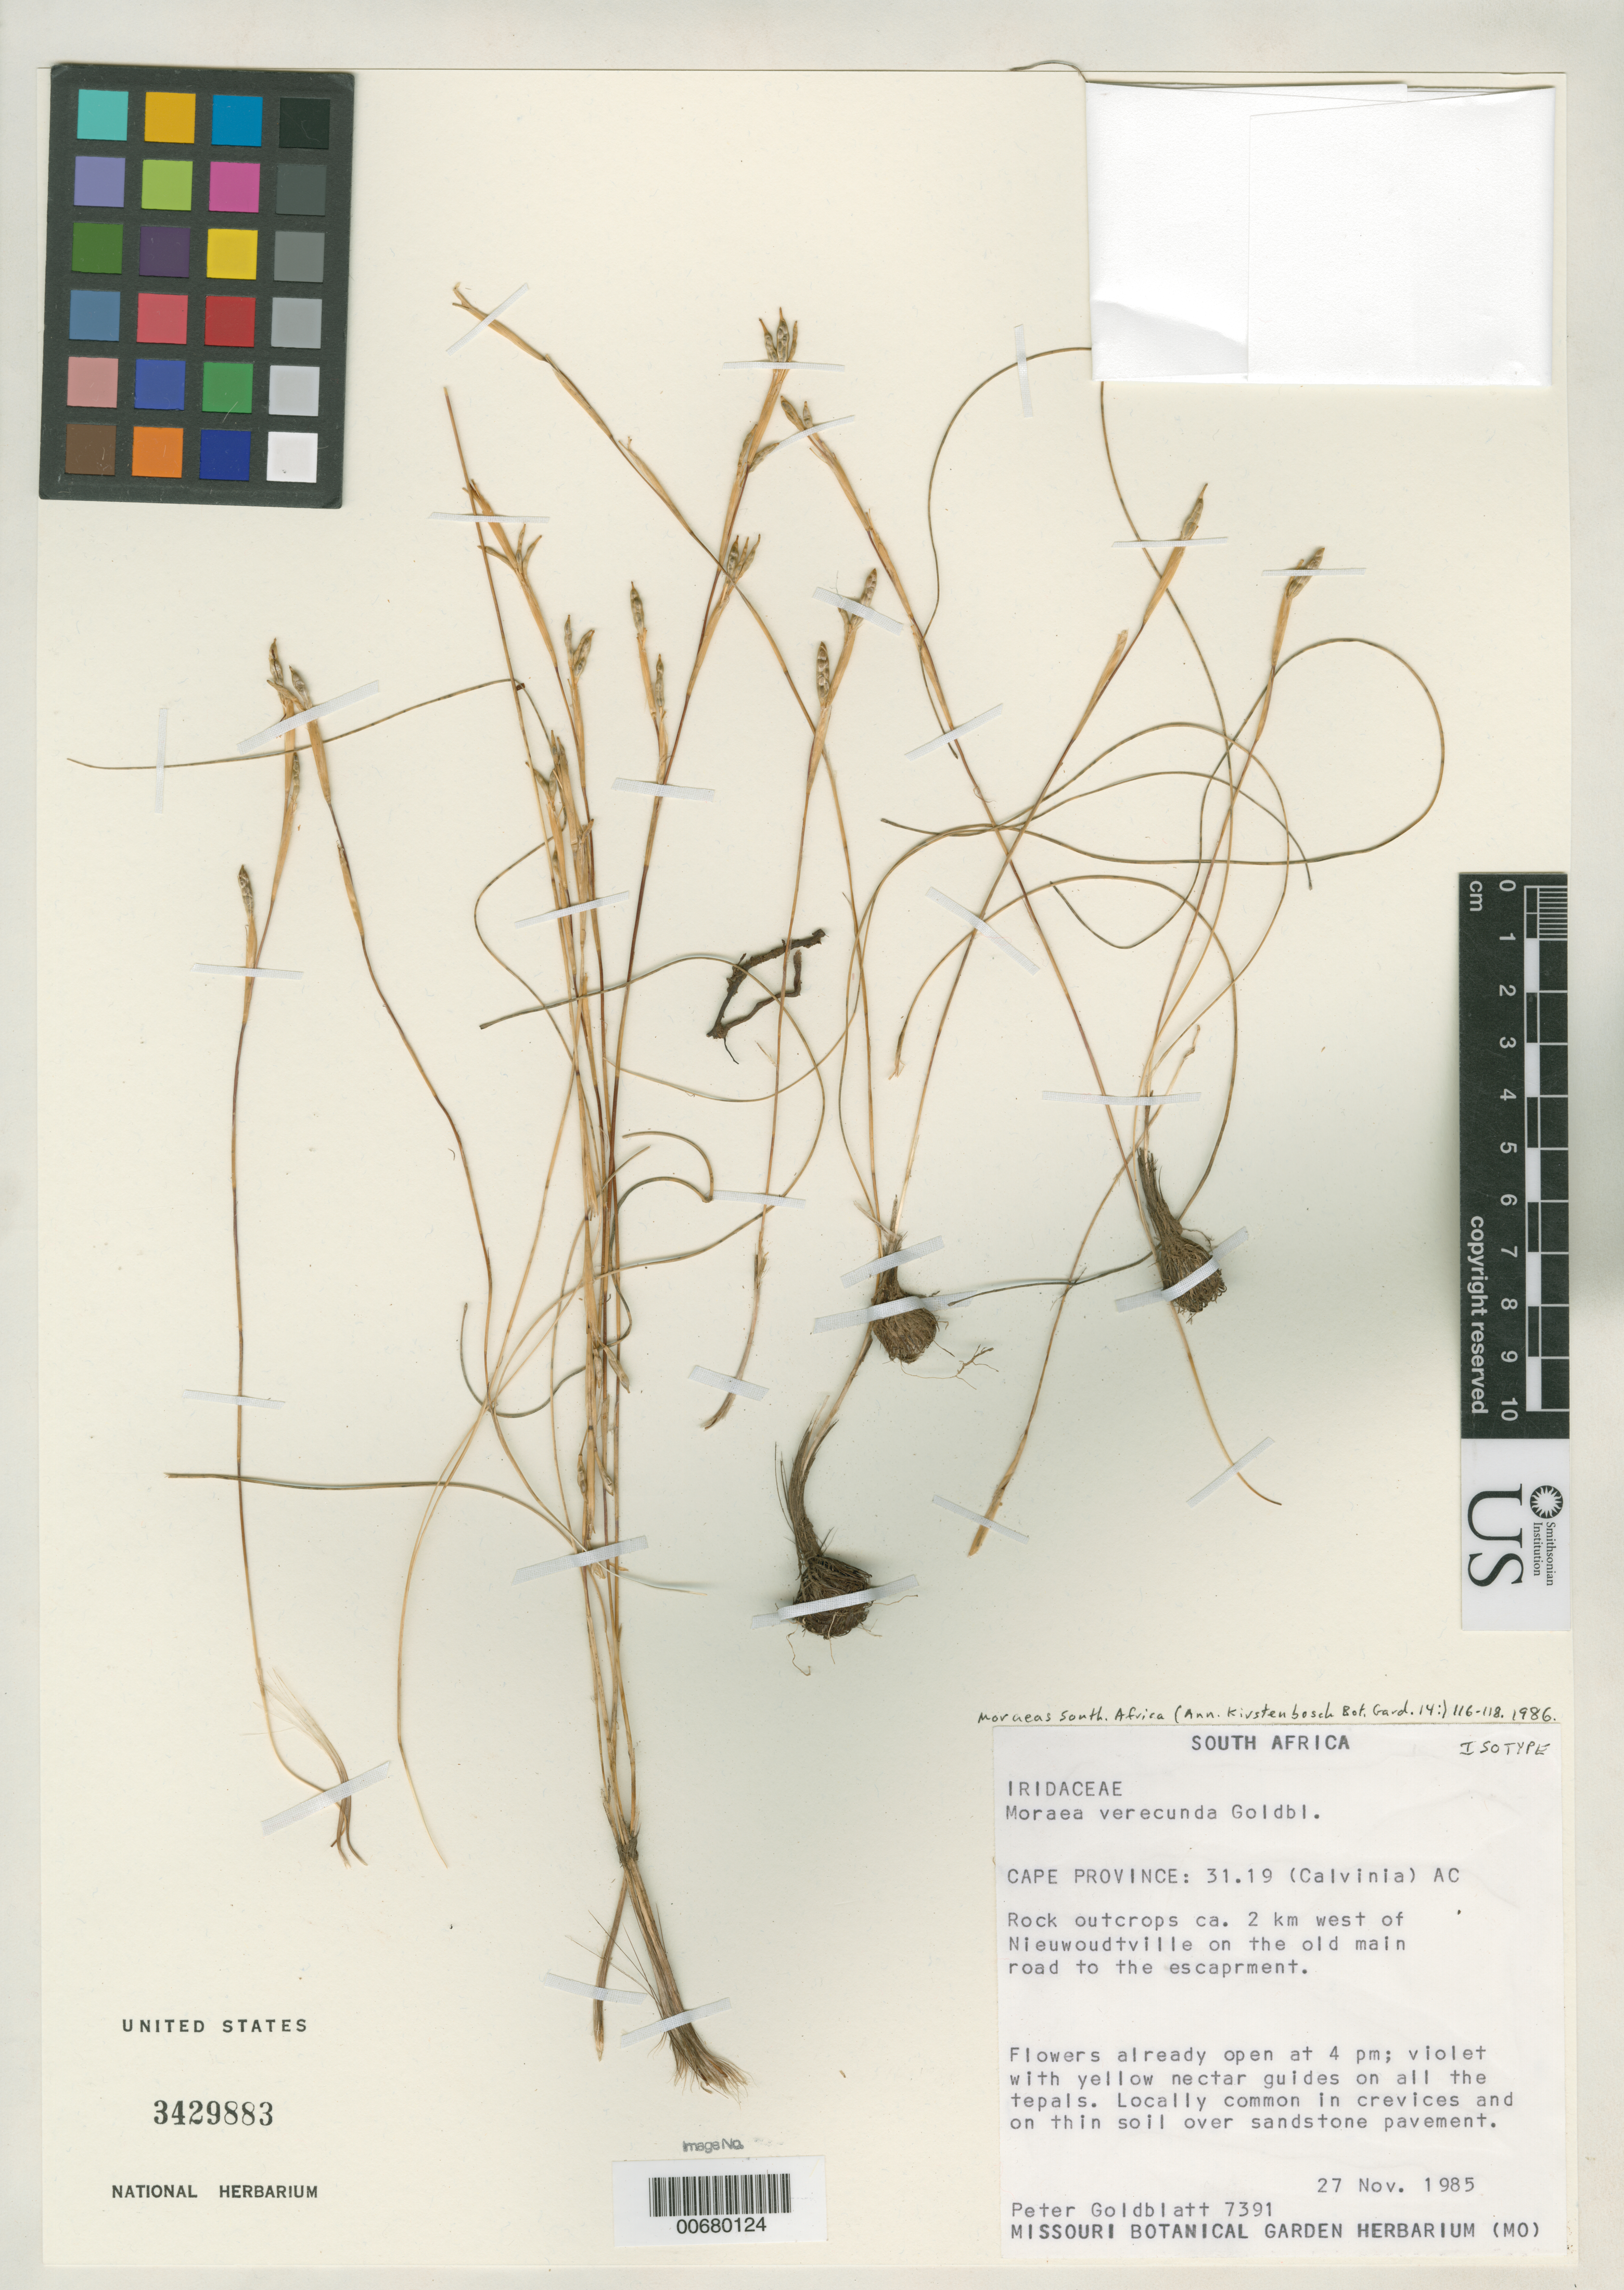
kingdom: Plantae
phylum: Tracheophyta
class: Liliopsida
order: Asparagales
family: Iridaceae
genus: Moraea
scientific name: Moraea verecunda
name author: Goldblatt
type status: Isotype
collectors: P. Goldblatt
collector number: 7391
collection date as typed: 27 Nov 1985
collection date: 1985-11-27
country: South Africa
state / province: Northern Cape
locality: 31.19 (Calvinia) AC. Ca. 2 km w of Nieuwoudtville on the old main road to the escarpment.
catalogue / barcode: US 3429883